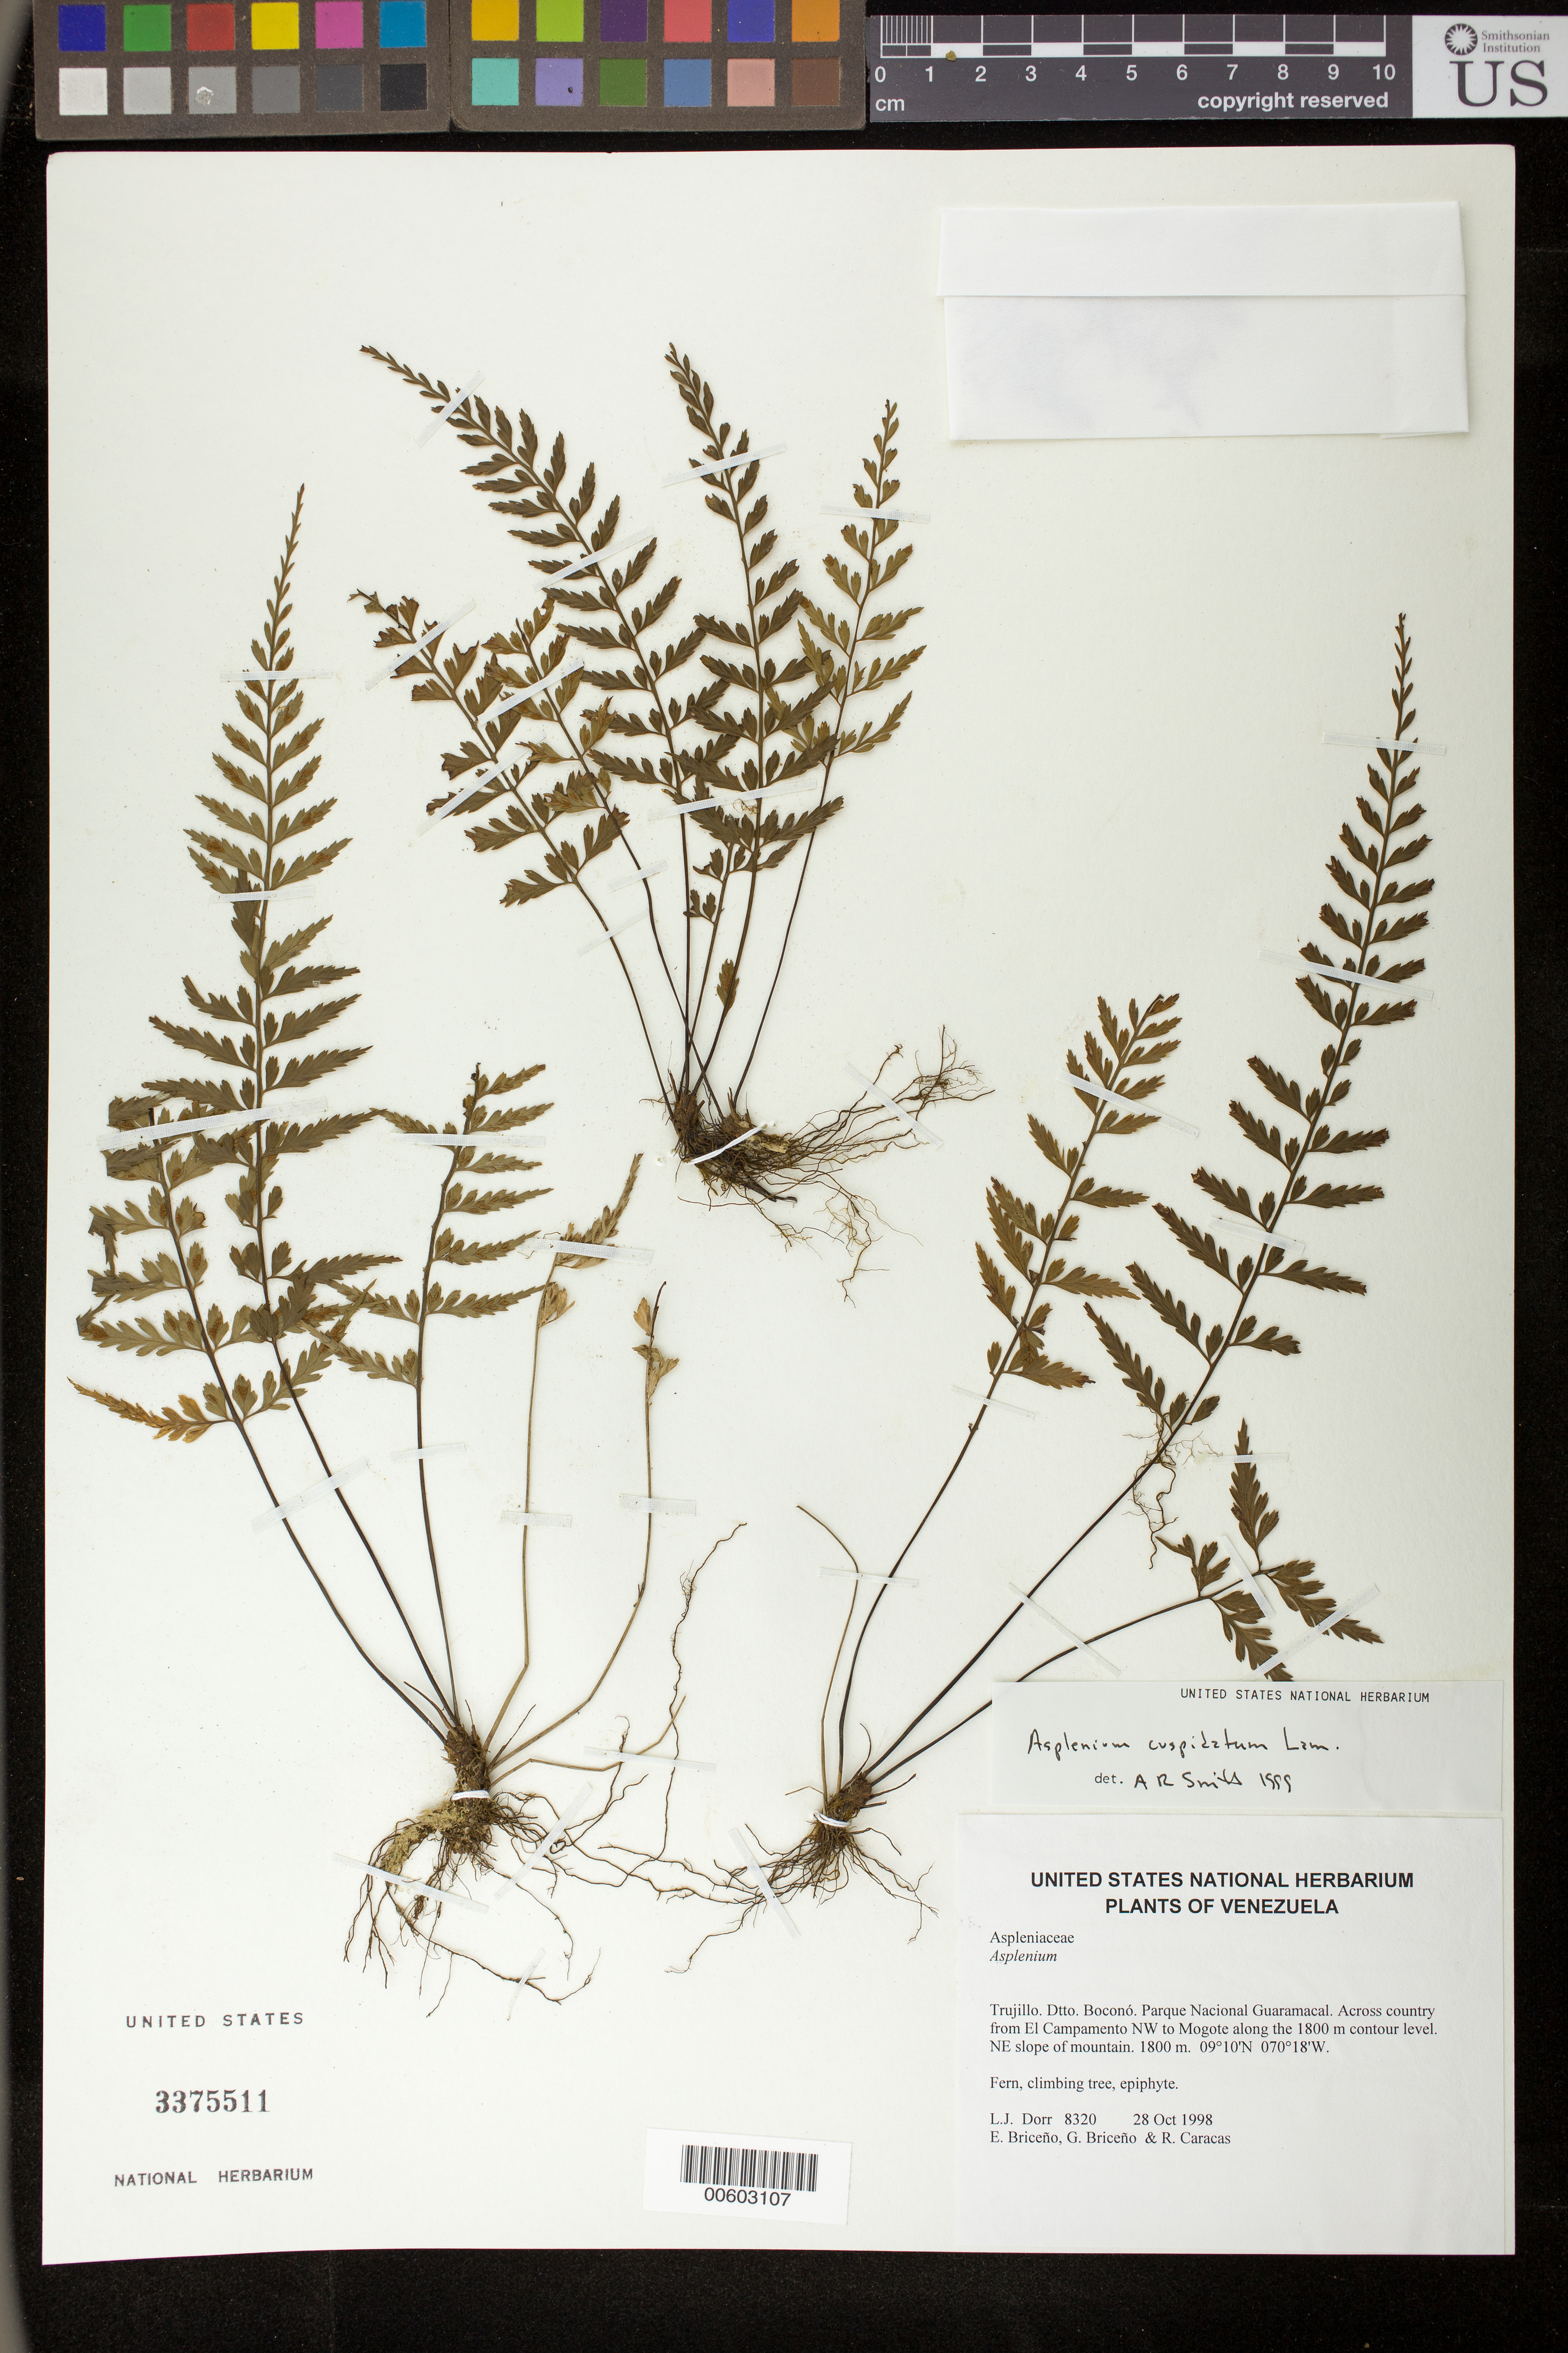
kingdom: Plantae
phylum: Tracheophyta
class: Polypodiopsida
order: Polypodiales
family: Aspleniaceae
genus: Asplenium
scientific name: Asplenium cuspidatum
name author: Lam.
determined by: Smith, Alan R., (UC)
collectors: L. J. Dorr, E. Briceño, G. Briceño & R. Caracas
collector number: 8320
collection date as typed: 28 Oct 1998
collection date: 1998-10-28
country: Venezuela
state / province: Trujillo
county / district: Boconó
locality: Parque Nacional Guaramacal. Across country from El Campamento NW to Mogote along the 1800 m contour level. NE slope of mountain.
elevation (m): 1800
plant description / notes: PORT, UC, US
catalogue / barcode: US 3375511